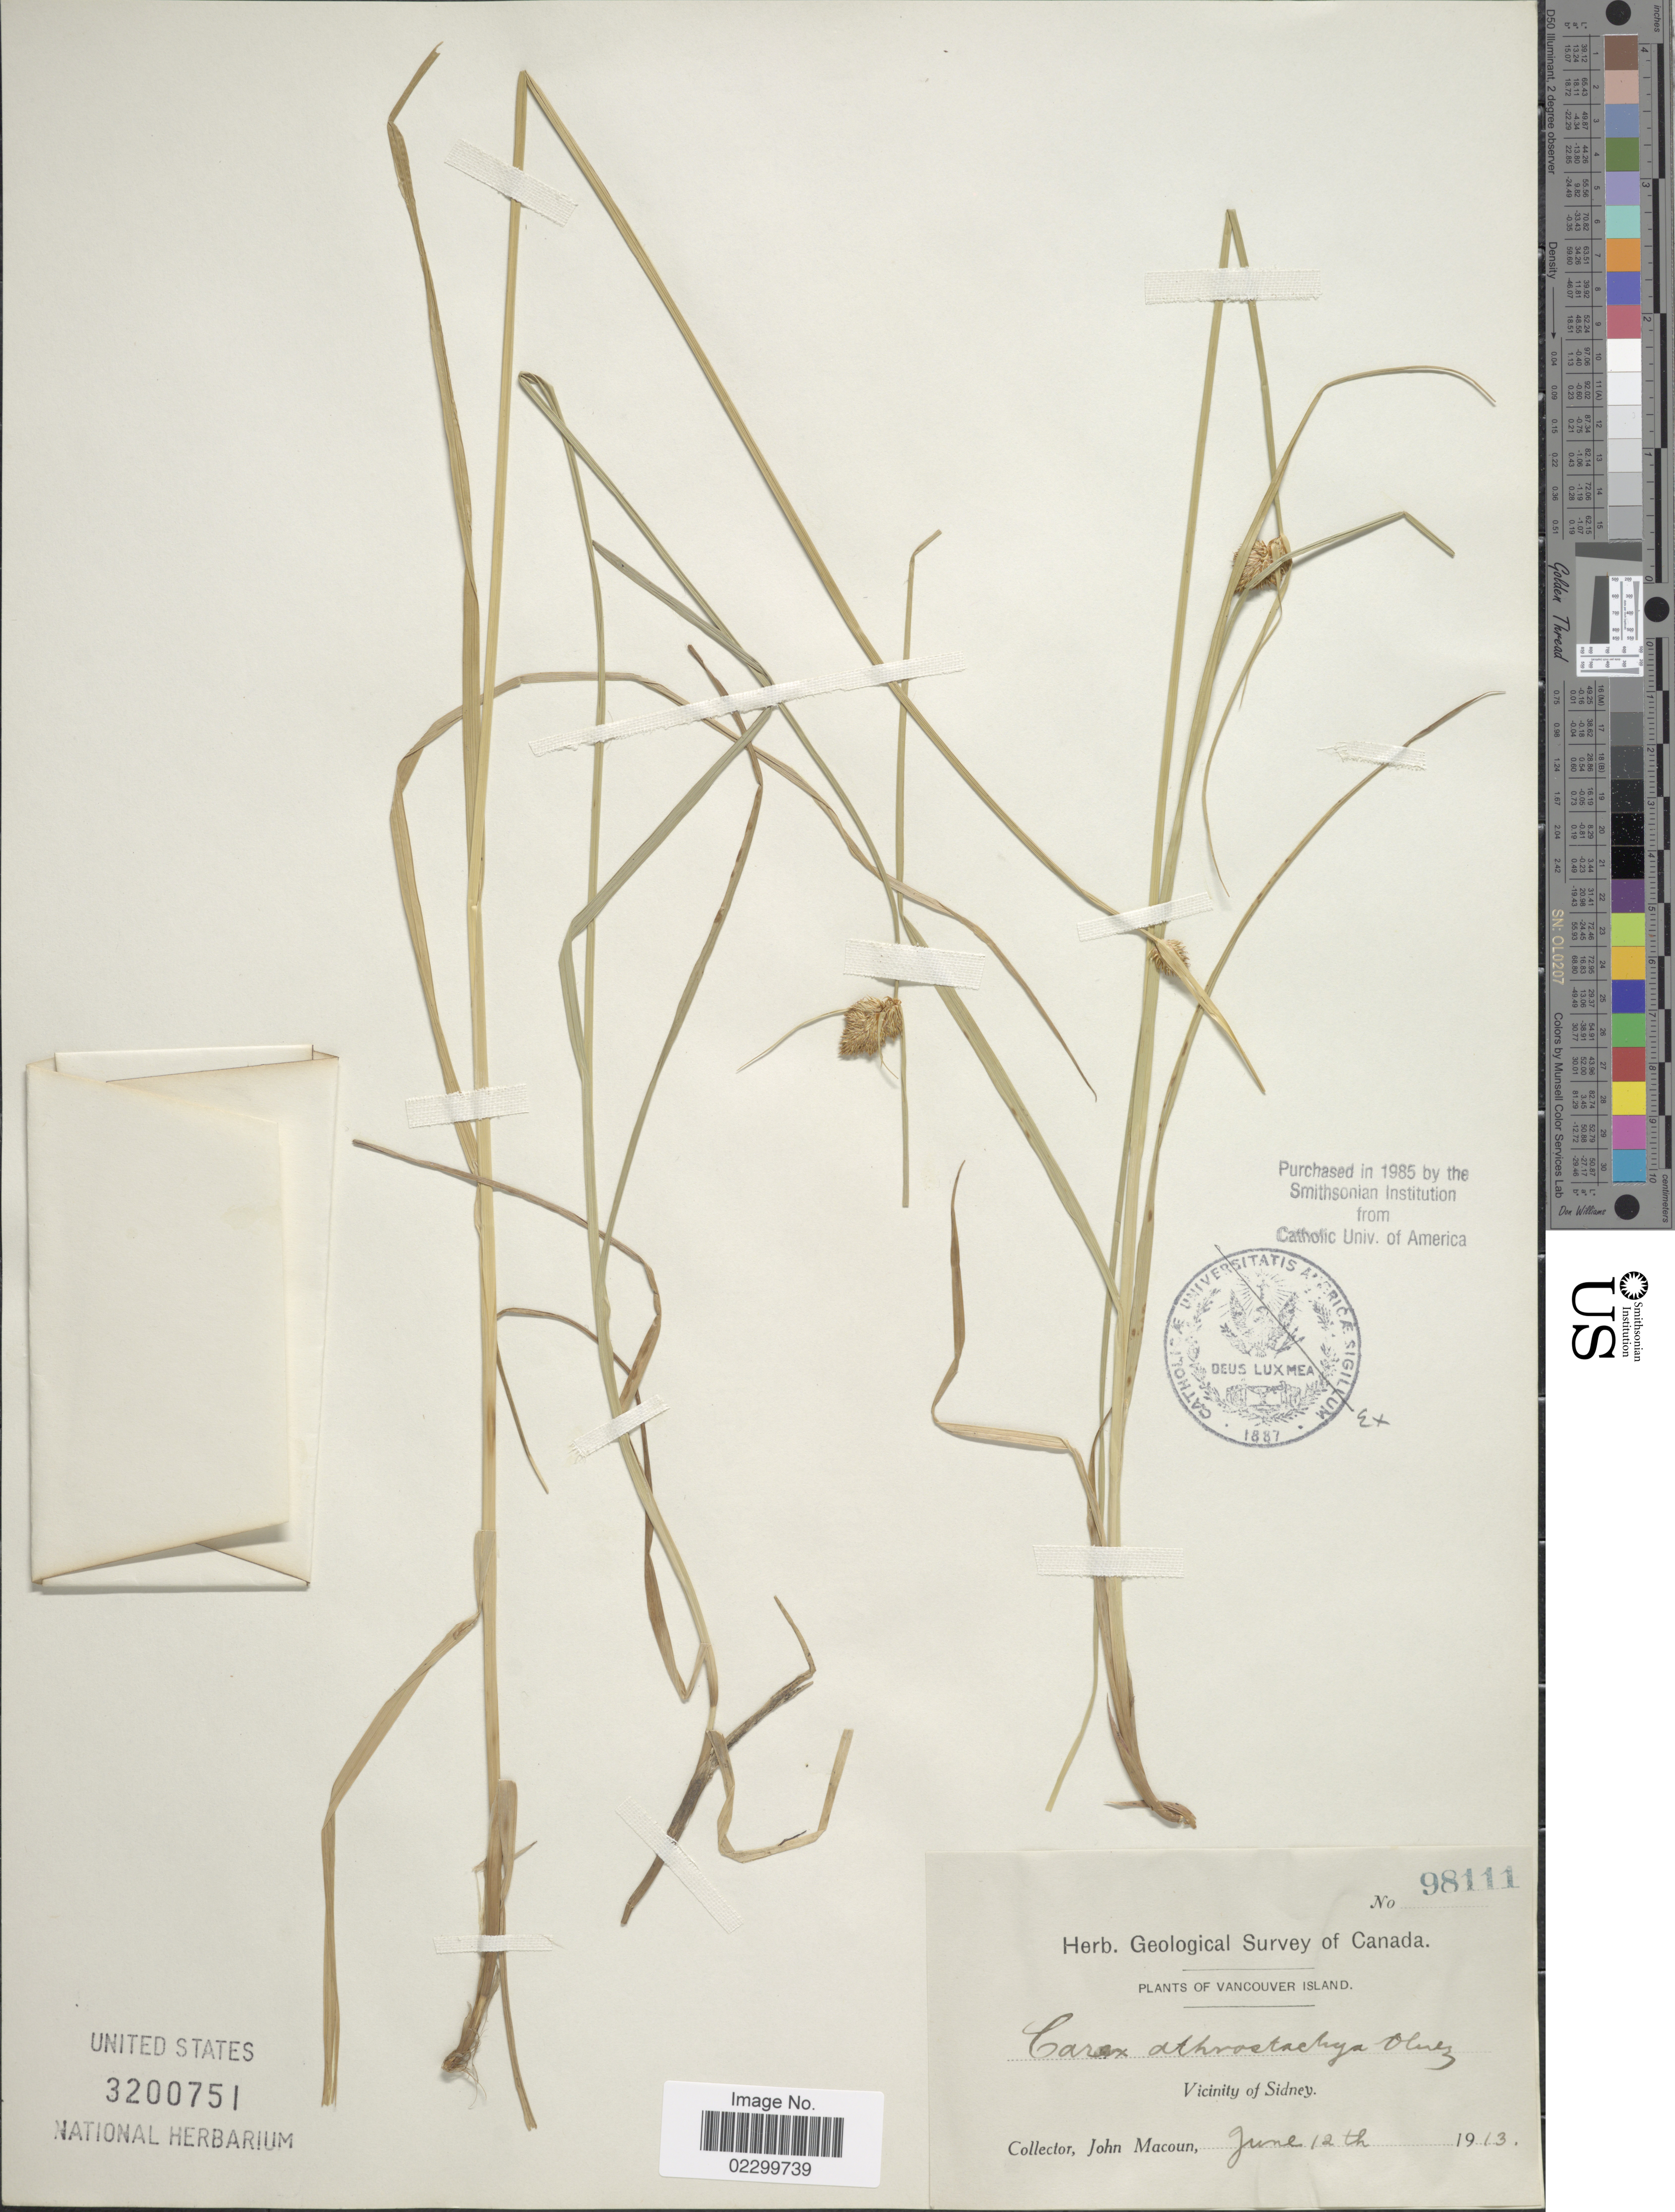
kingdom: Plantae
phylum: Tracheophyta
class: Liliopsida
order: Poales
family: Cyperaceae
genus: Carex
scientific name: Carex athrostachya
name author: Olney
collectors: J. Macoun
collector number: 98111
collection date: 1913-06-12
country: Canada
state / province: British Columbia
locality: Vancouver Island, Vicinity of Sidney.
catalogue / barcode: US 3200751